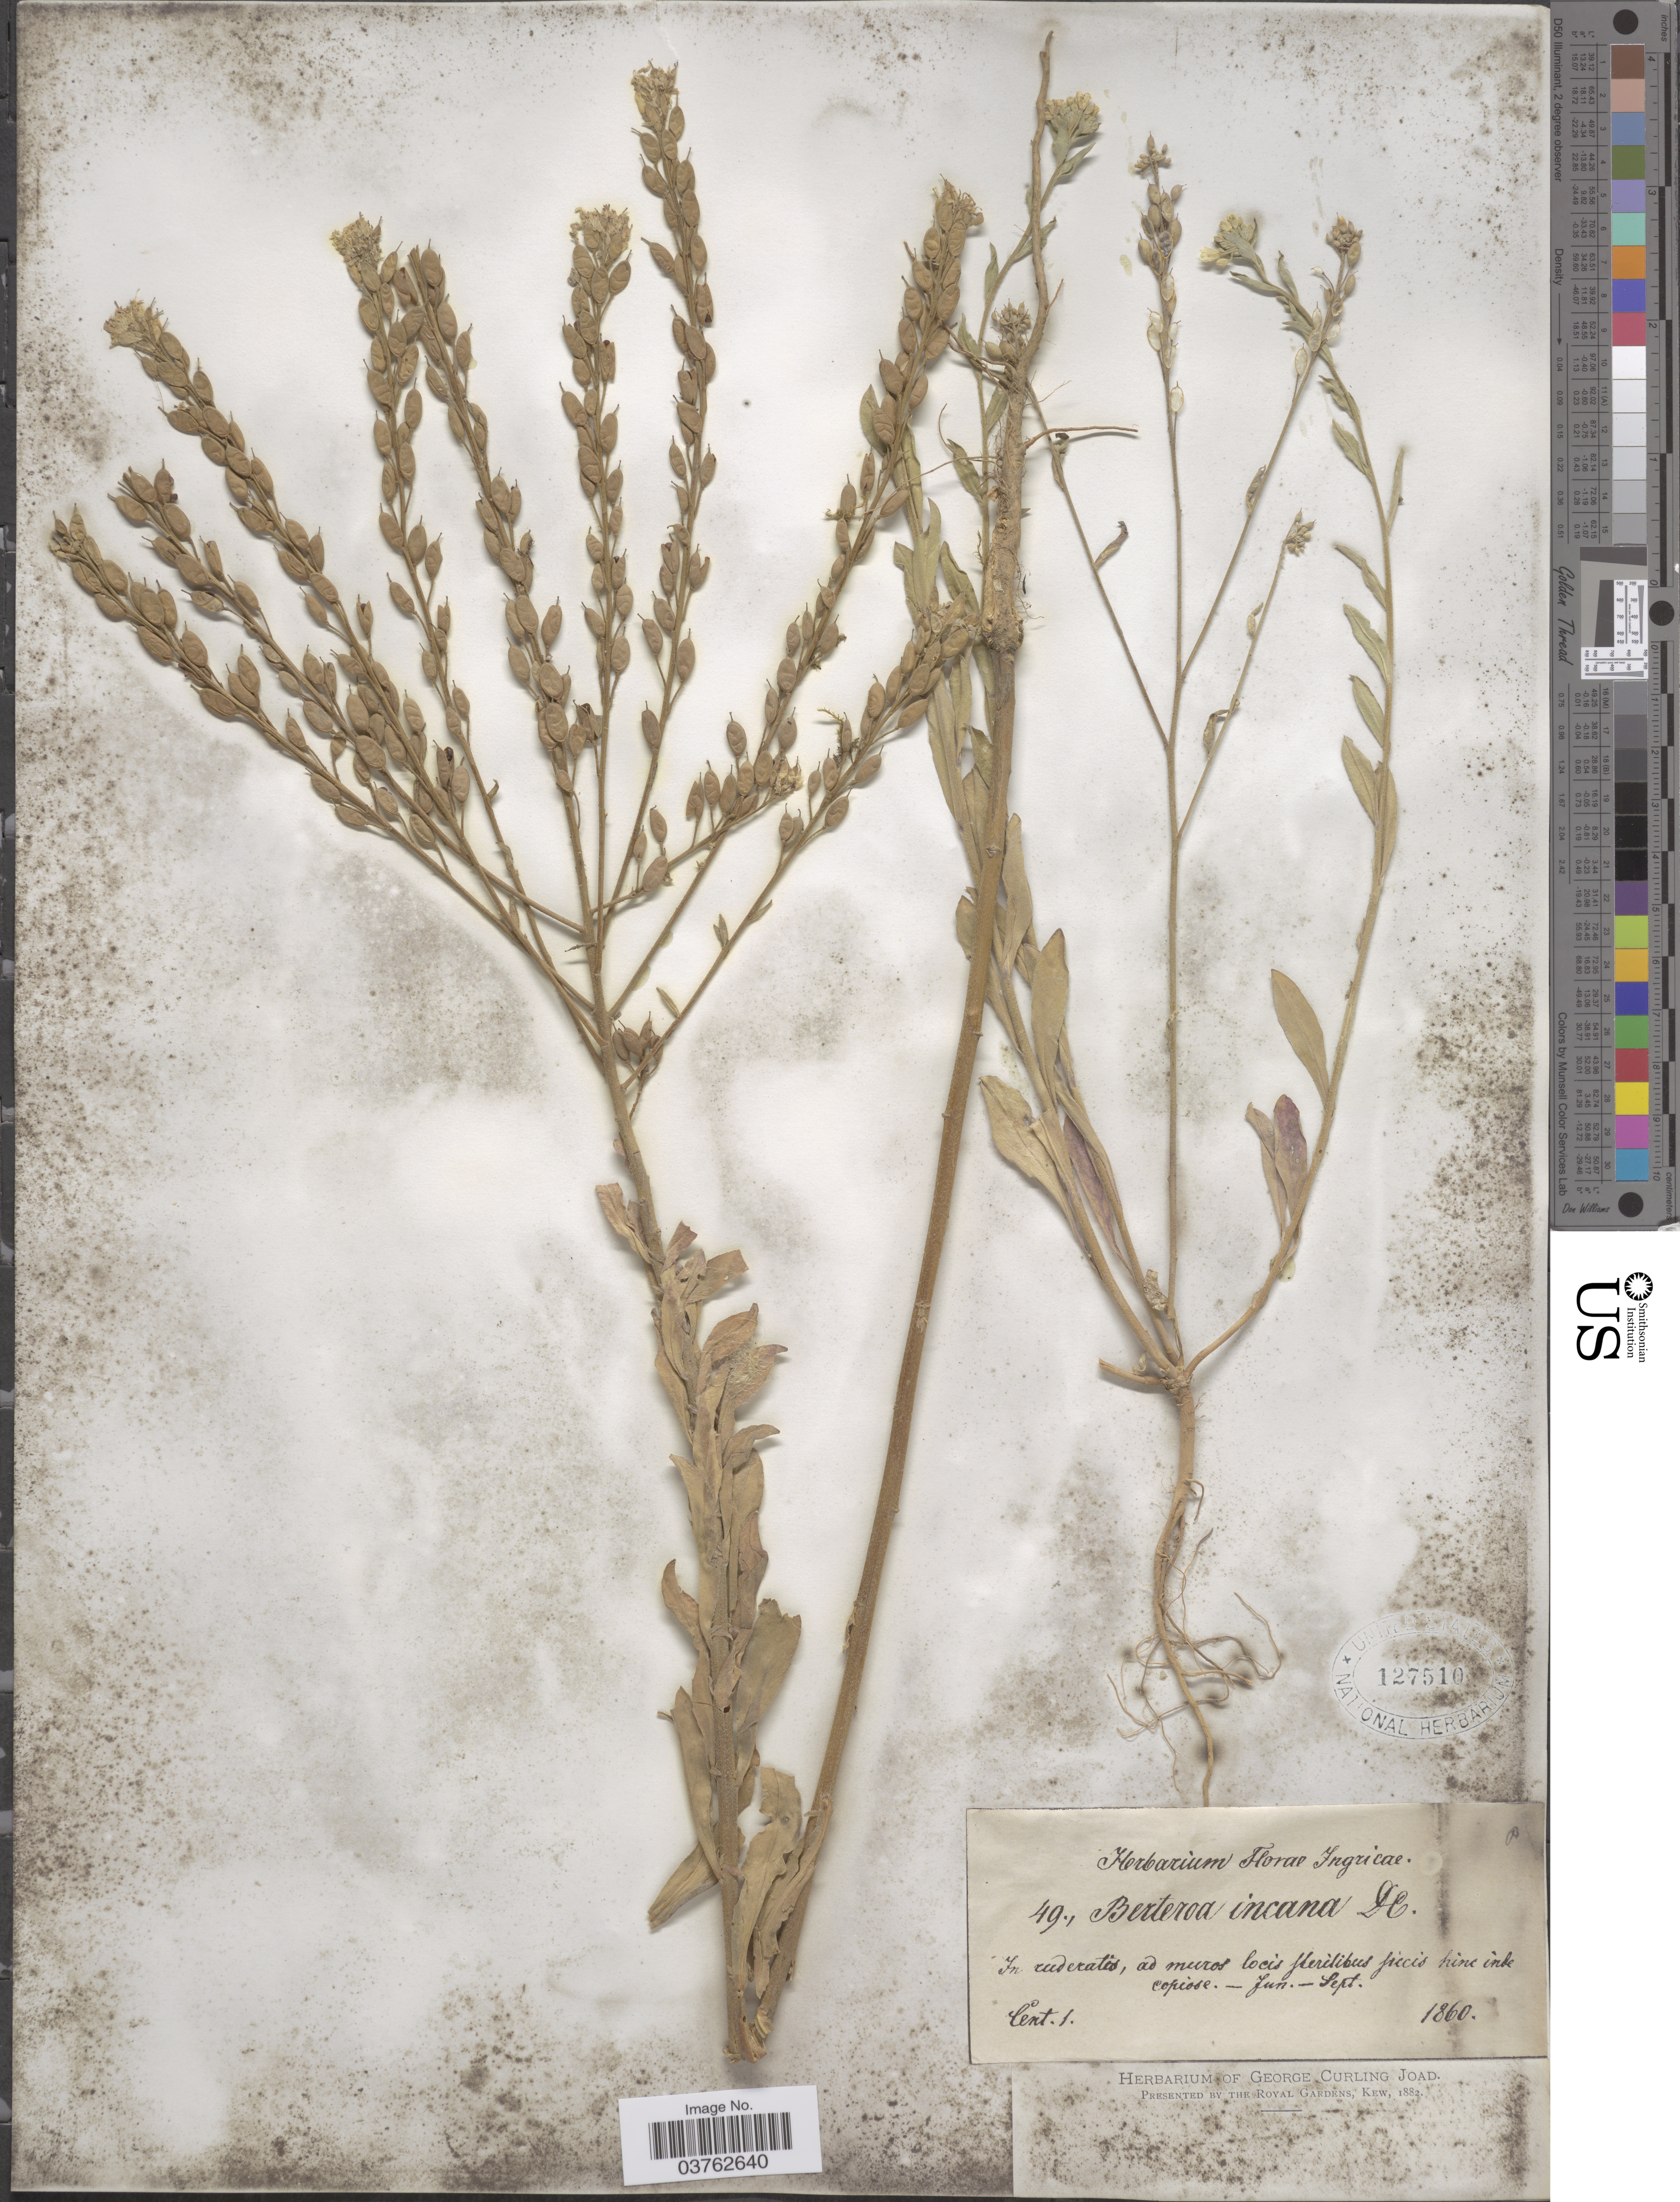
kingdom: Plantae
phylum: Tracheophyta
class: Magnoliopsida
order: Brassicales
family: Brassicaceae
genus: Berteroa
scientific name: Berteroa incana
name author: (L.) DC.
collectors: ex herb. Florae Ingricae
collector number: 49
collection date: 1860-06/1860-09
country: Georgia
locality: In ruderatis, ad muros locis flerilibus ficcis hine [interpreted] inbe copiose.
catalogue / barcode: US 127510